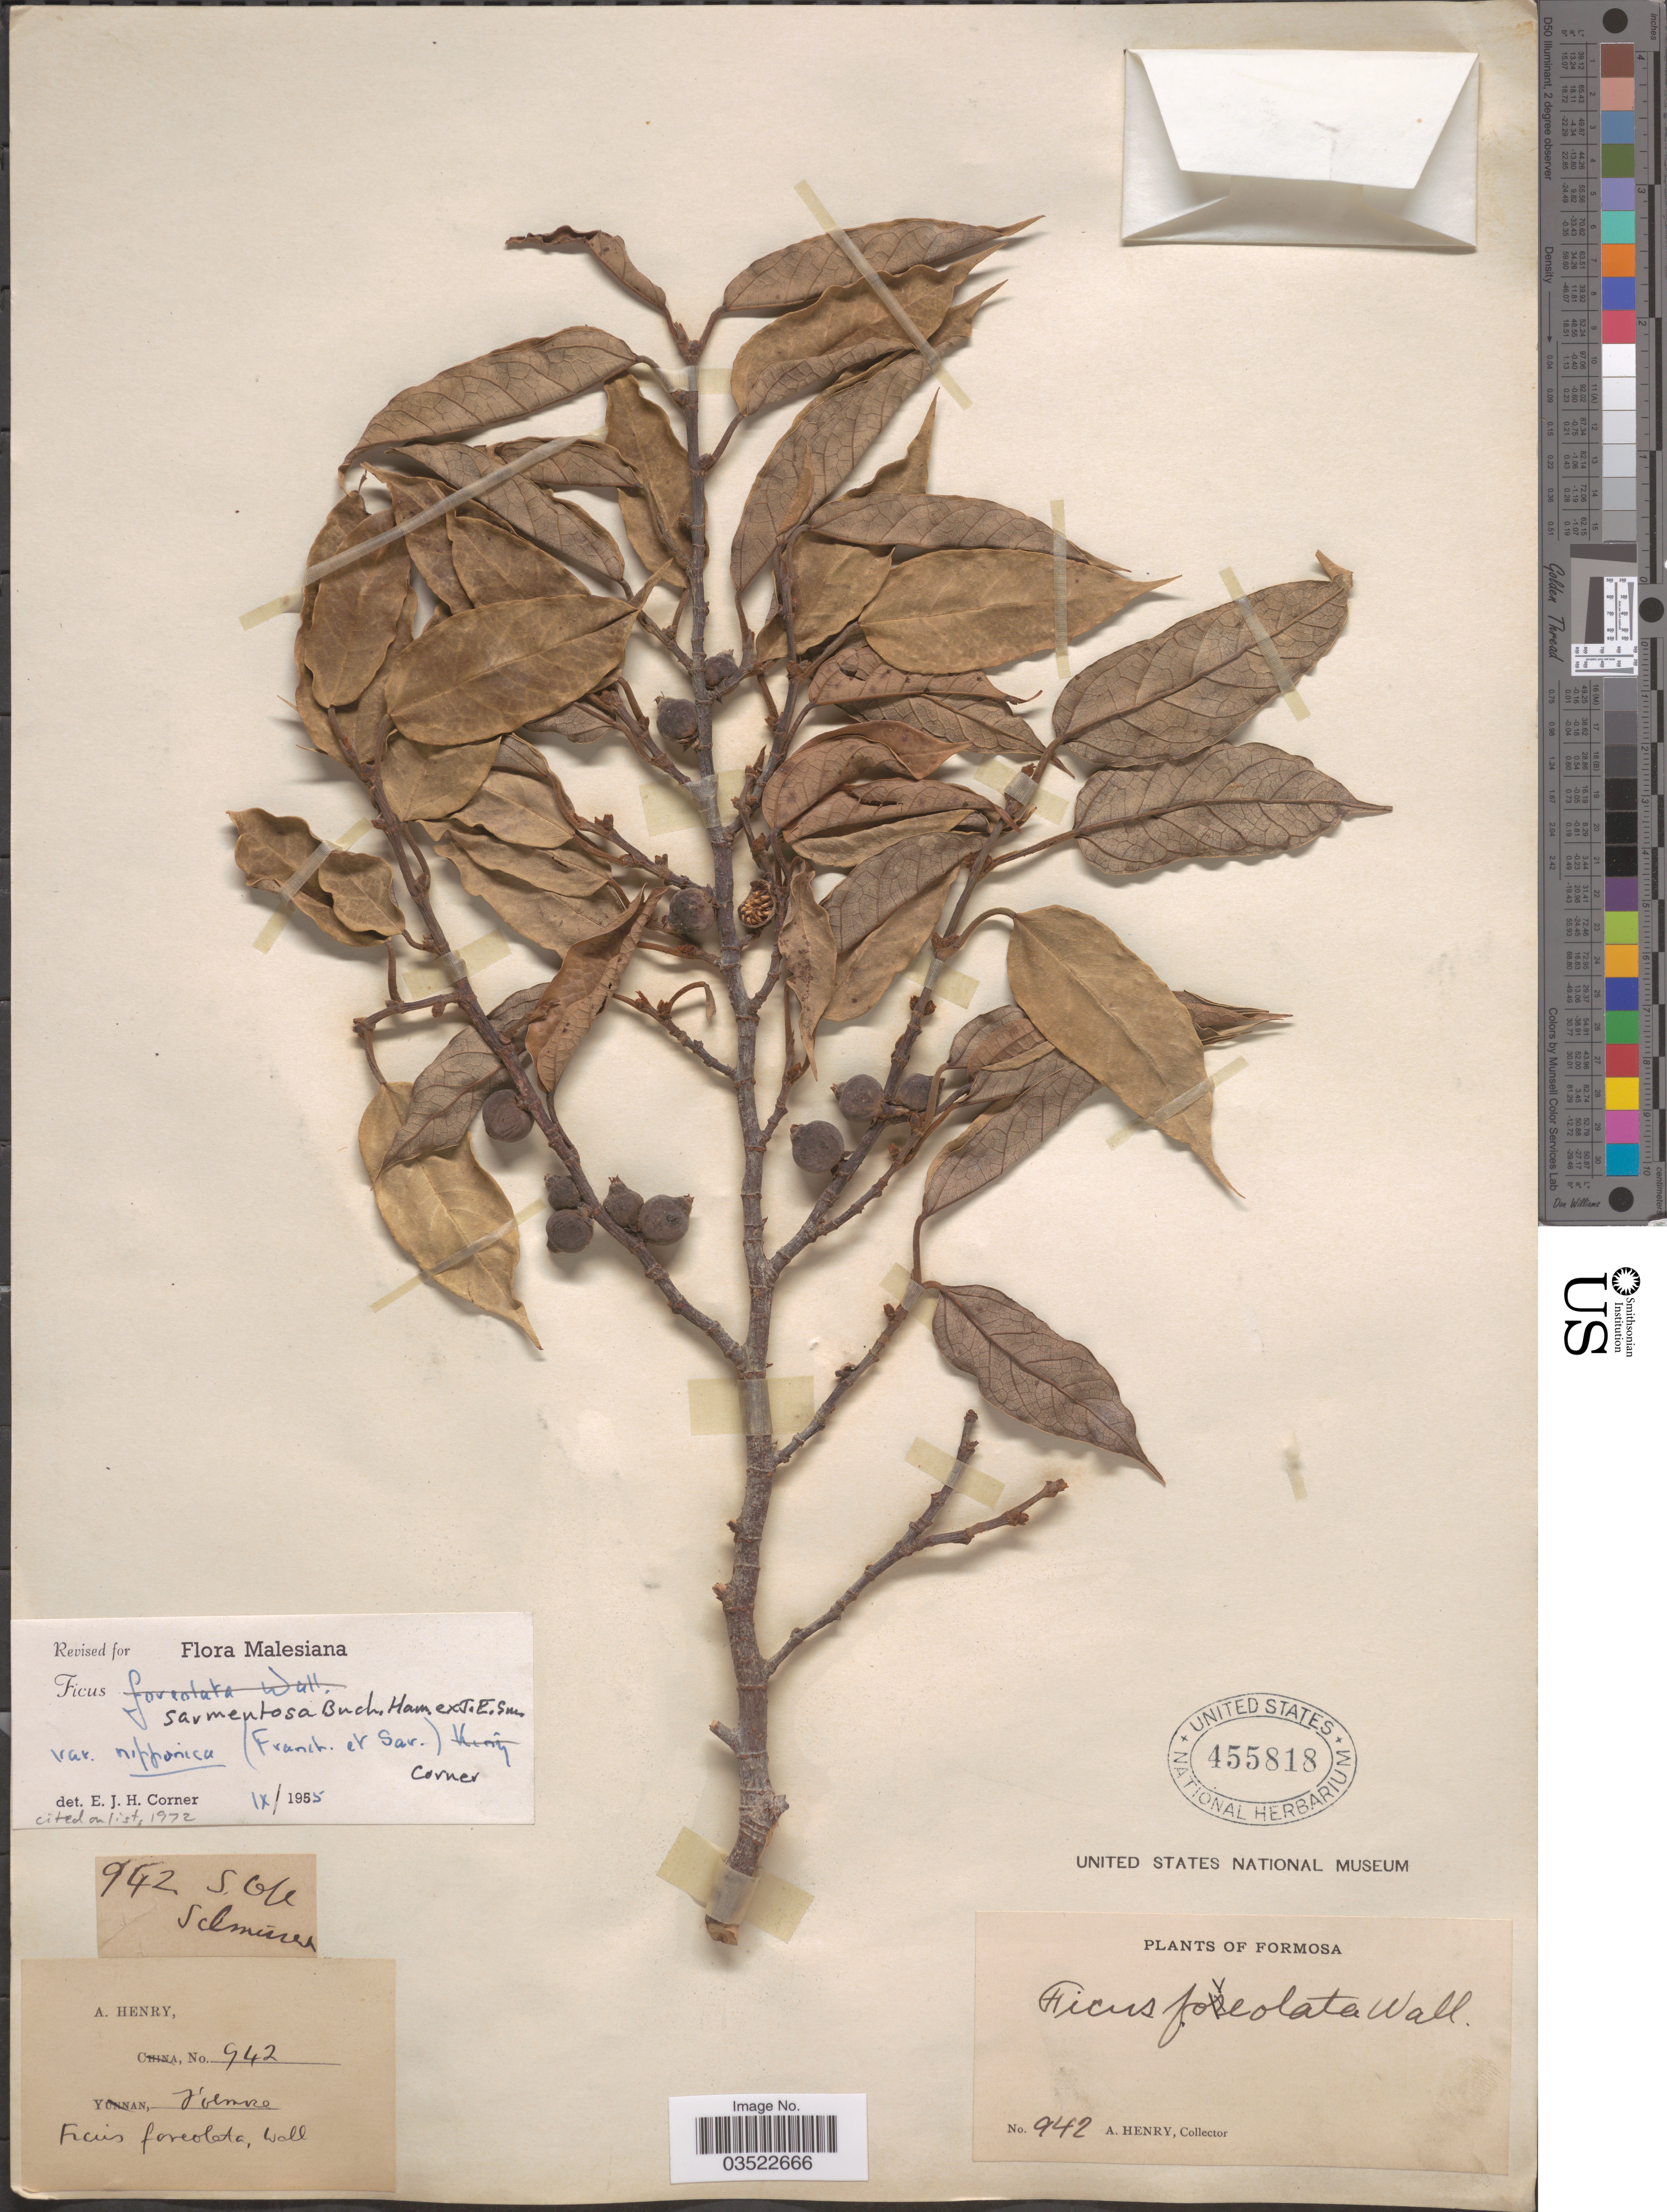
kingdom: Plantae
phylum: Tracheophyta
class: Magnoliopsida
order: Rosales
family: Moraceae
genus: Ficus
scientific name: Ficus sarmentosa var. nipponica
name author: (Franch. & Sav.) Corner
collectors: A. Henry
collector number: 942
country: Taiwan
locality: Formosa. S. of Sclmieres. [interpreted]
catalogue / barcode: US 455818